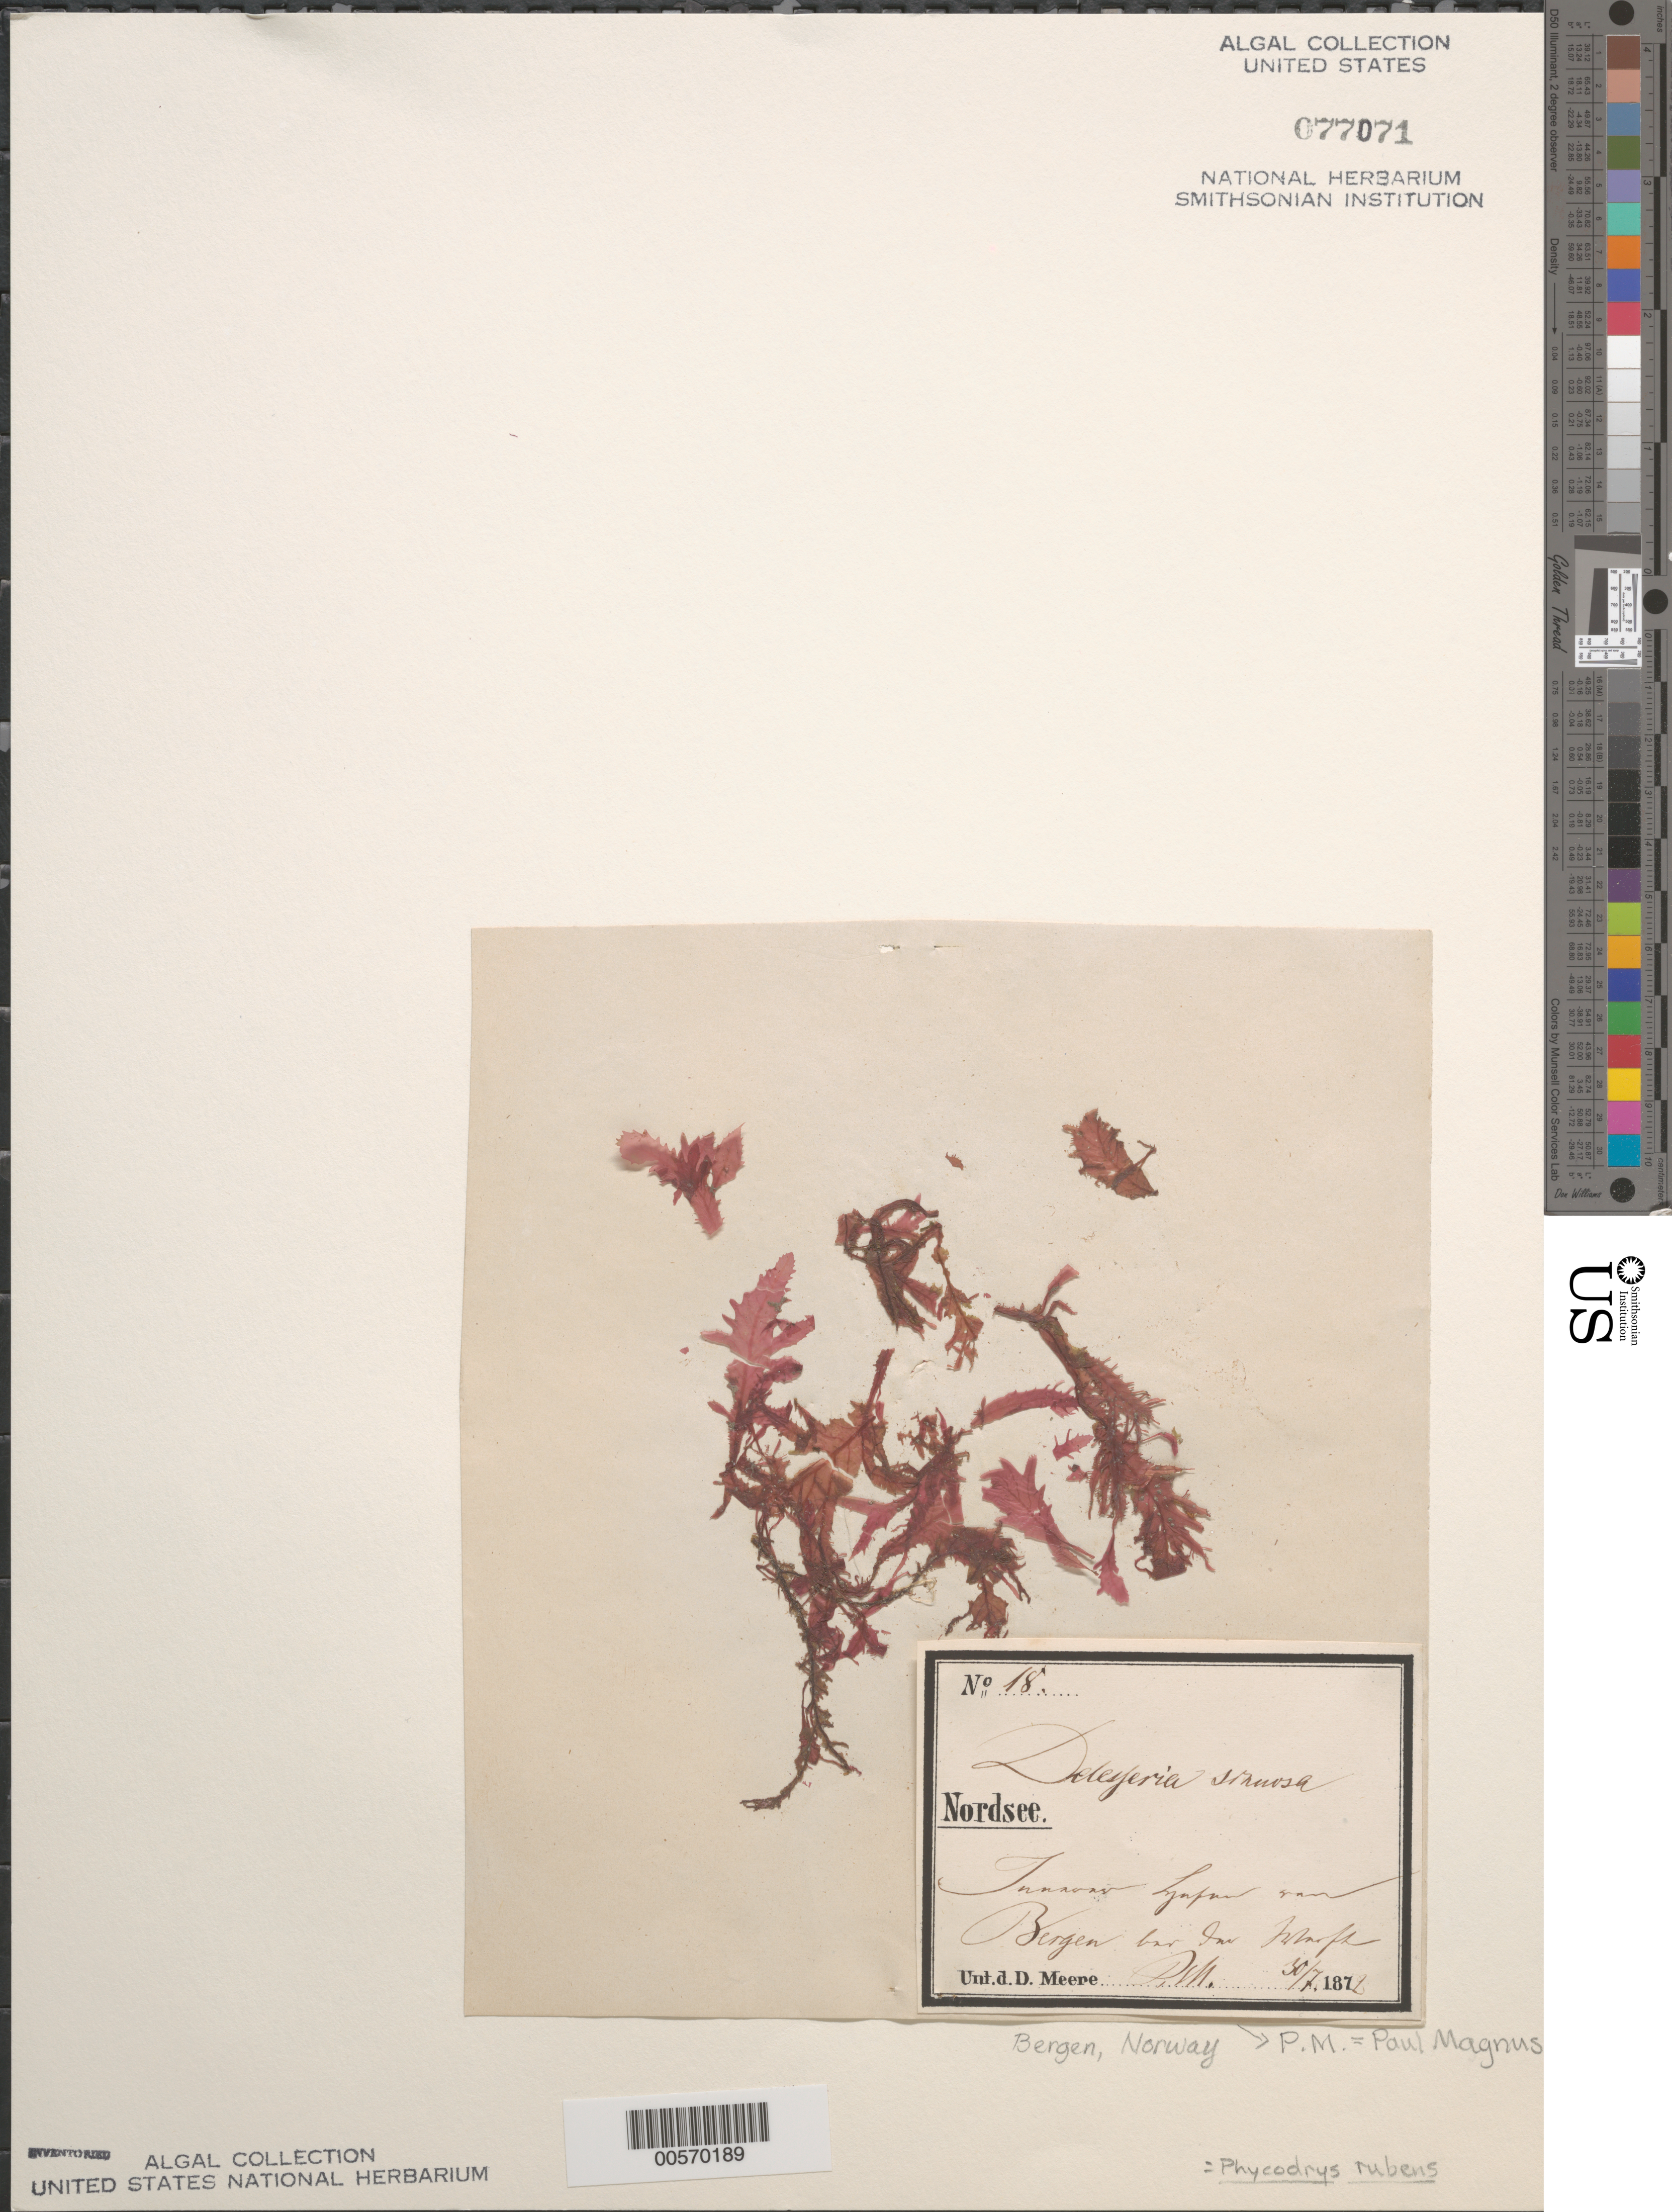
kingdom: Plantae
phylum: Rhodophyta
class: Florideophyceae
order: Ceramiales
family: Delesseriaceae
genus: Phycodrys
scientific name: Phycodrys rubens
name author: (L.) Batters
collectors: P. W. Magnus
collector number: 18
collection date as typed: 30 Jul 1872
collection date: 1872-07-30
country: Norway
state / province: Hordaland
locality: Bergen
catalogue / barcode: US 77071